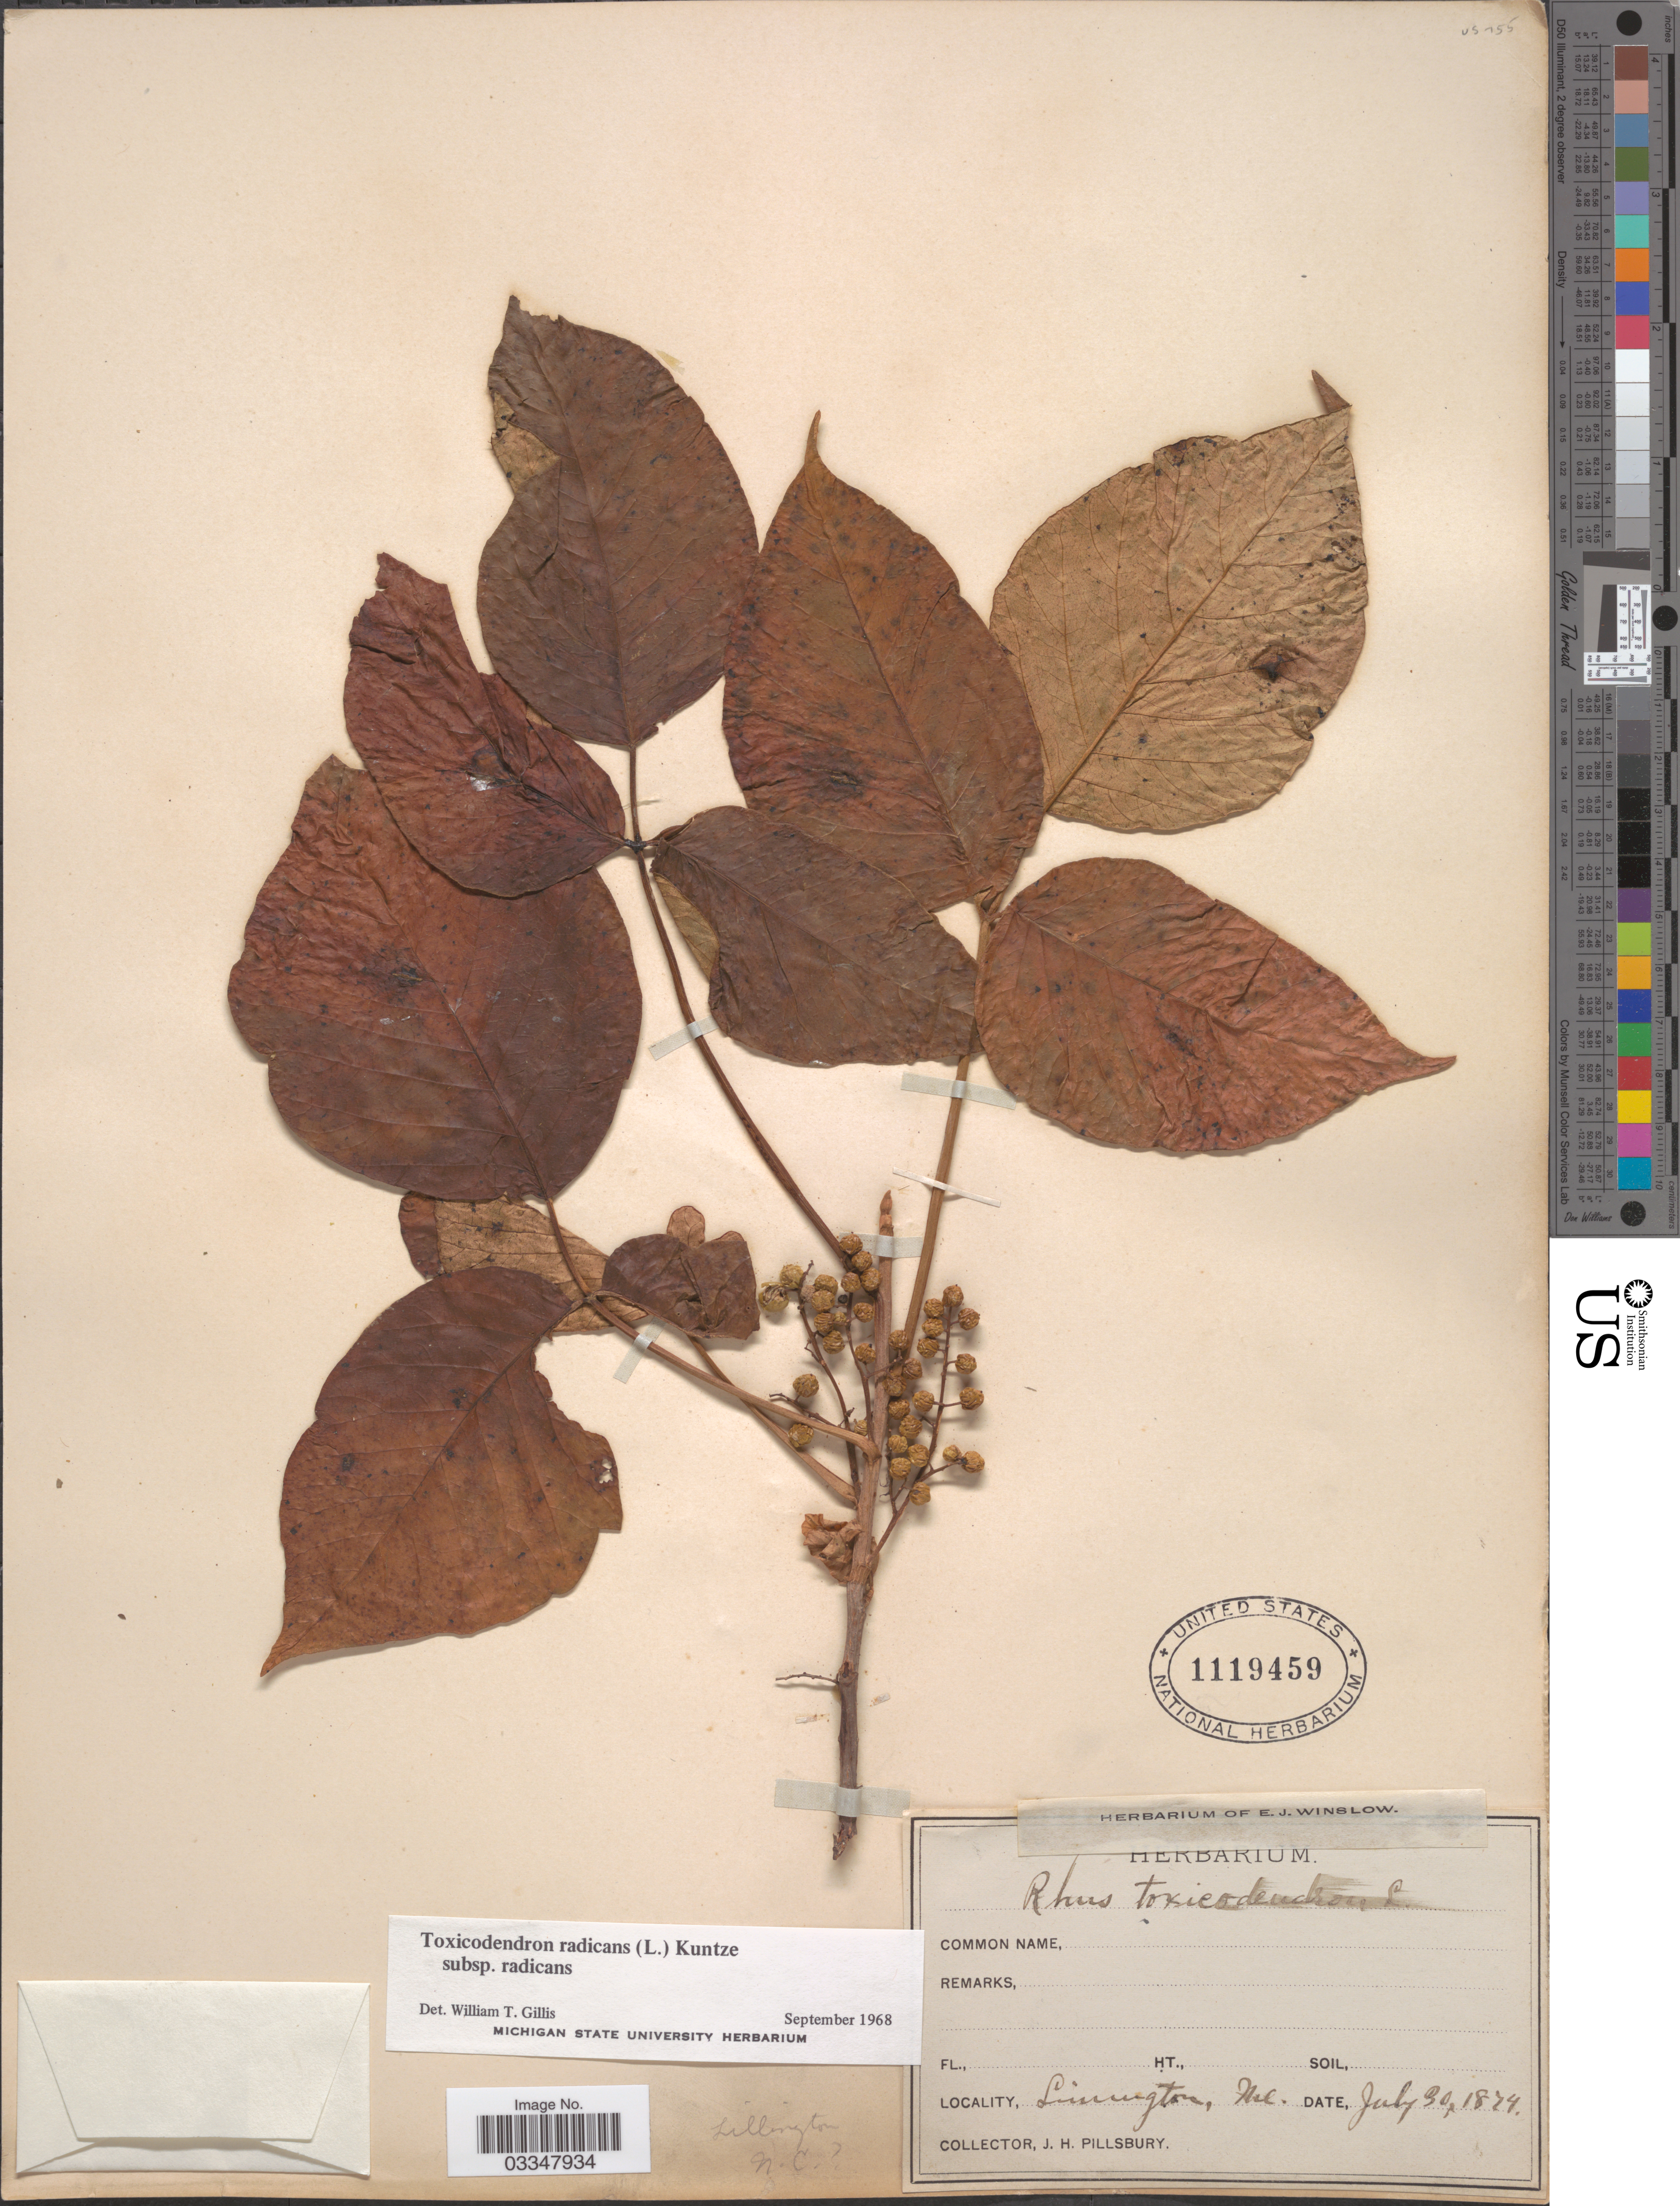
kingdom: Plantae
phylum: Tracheophyta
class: Magnoliopsida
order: Sapindales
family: Anacardiaceae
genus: Toxicodendron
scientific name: Toxicodendron radicans subsp. radicans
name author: (L.) Kuntze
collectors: J. Pillsbury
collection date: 1874-07-30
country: United States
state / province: Maine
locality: Limington.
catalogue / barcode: US 1119459